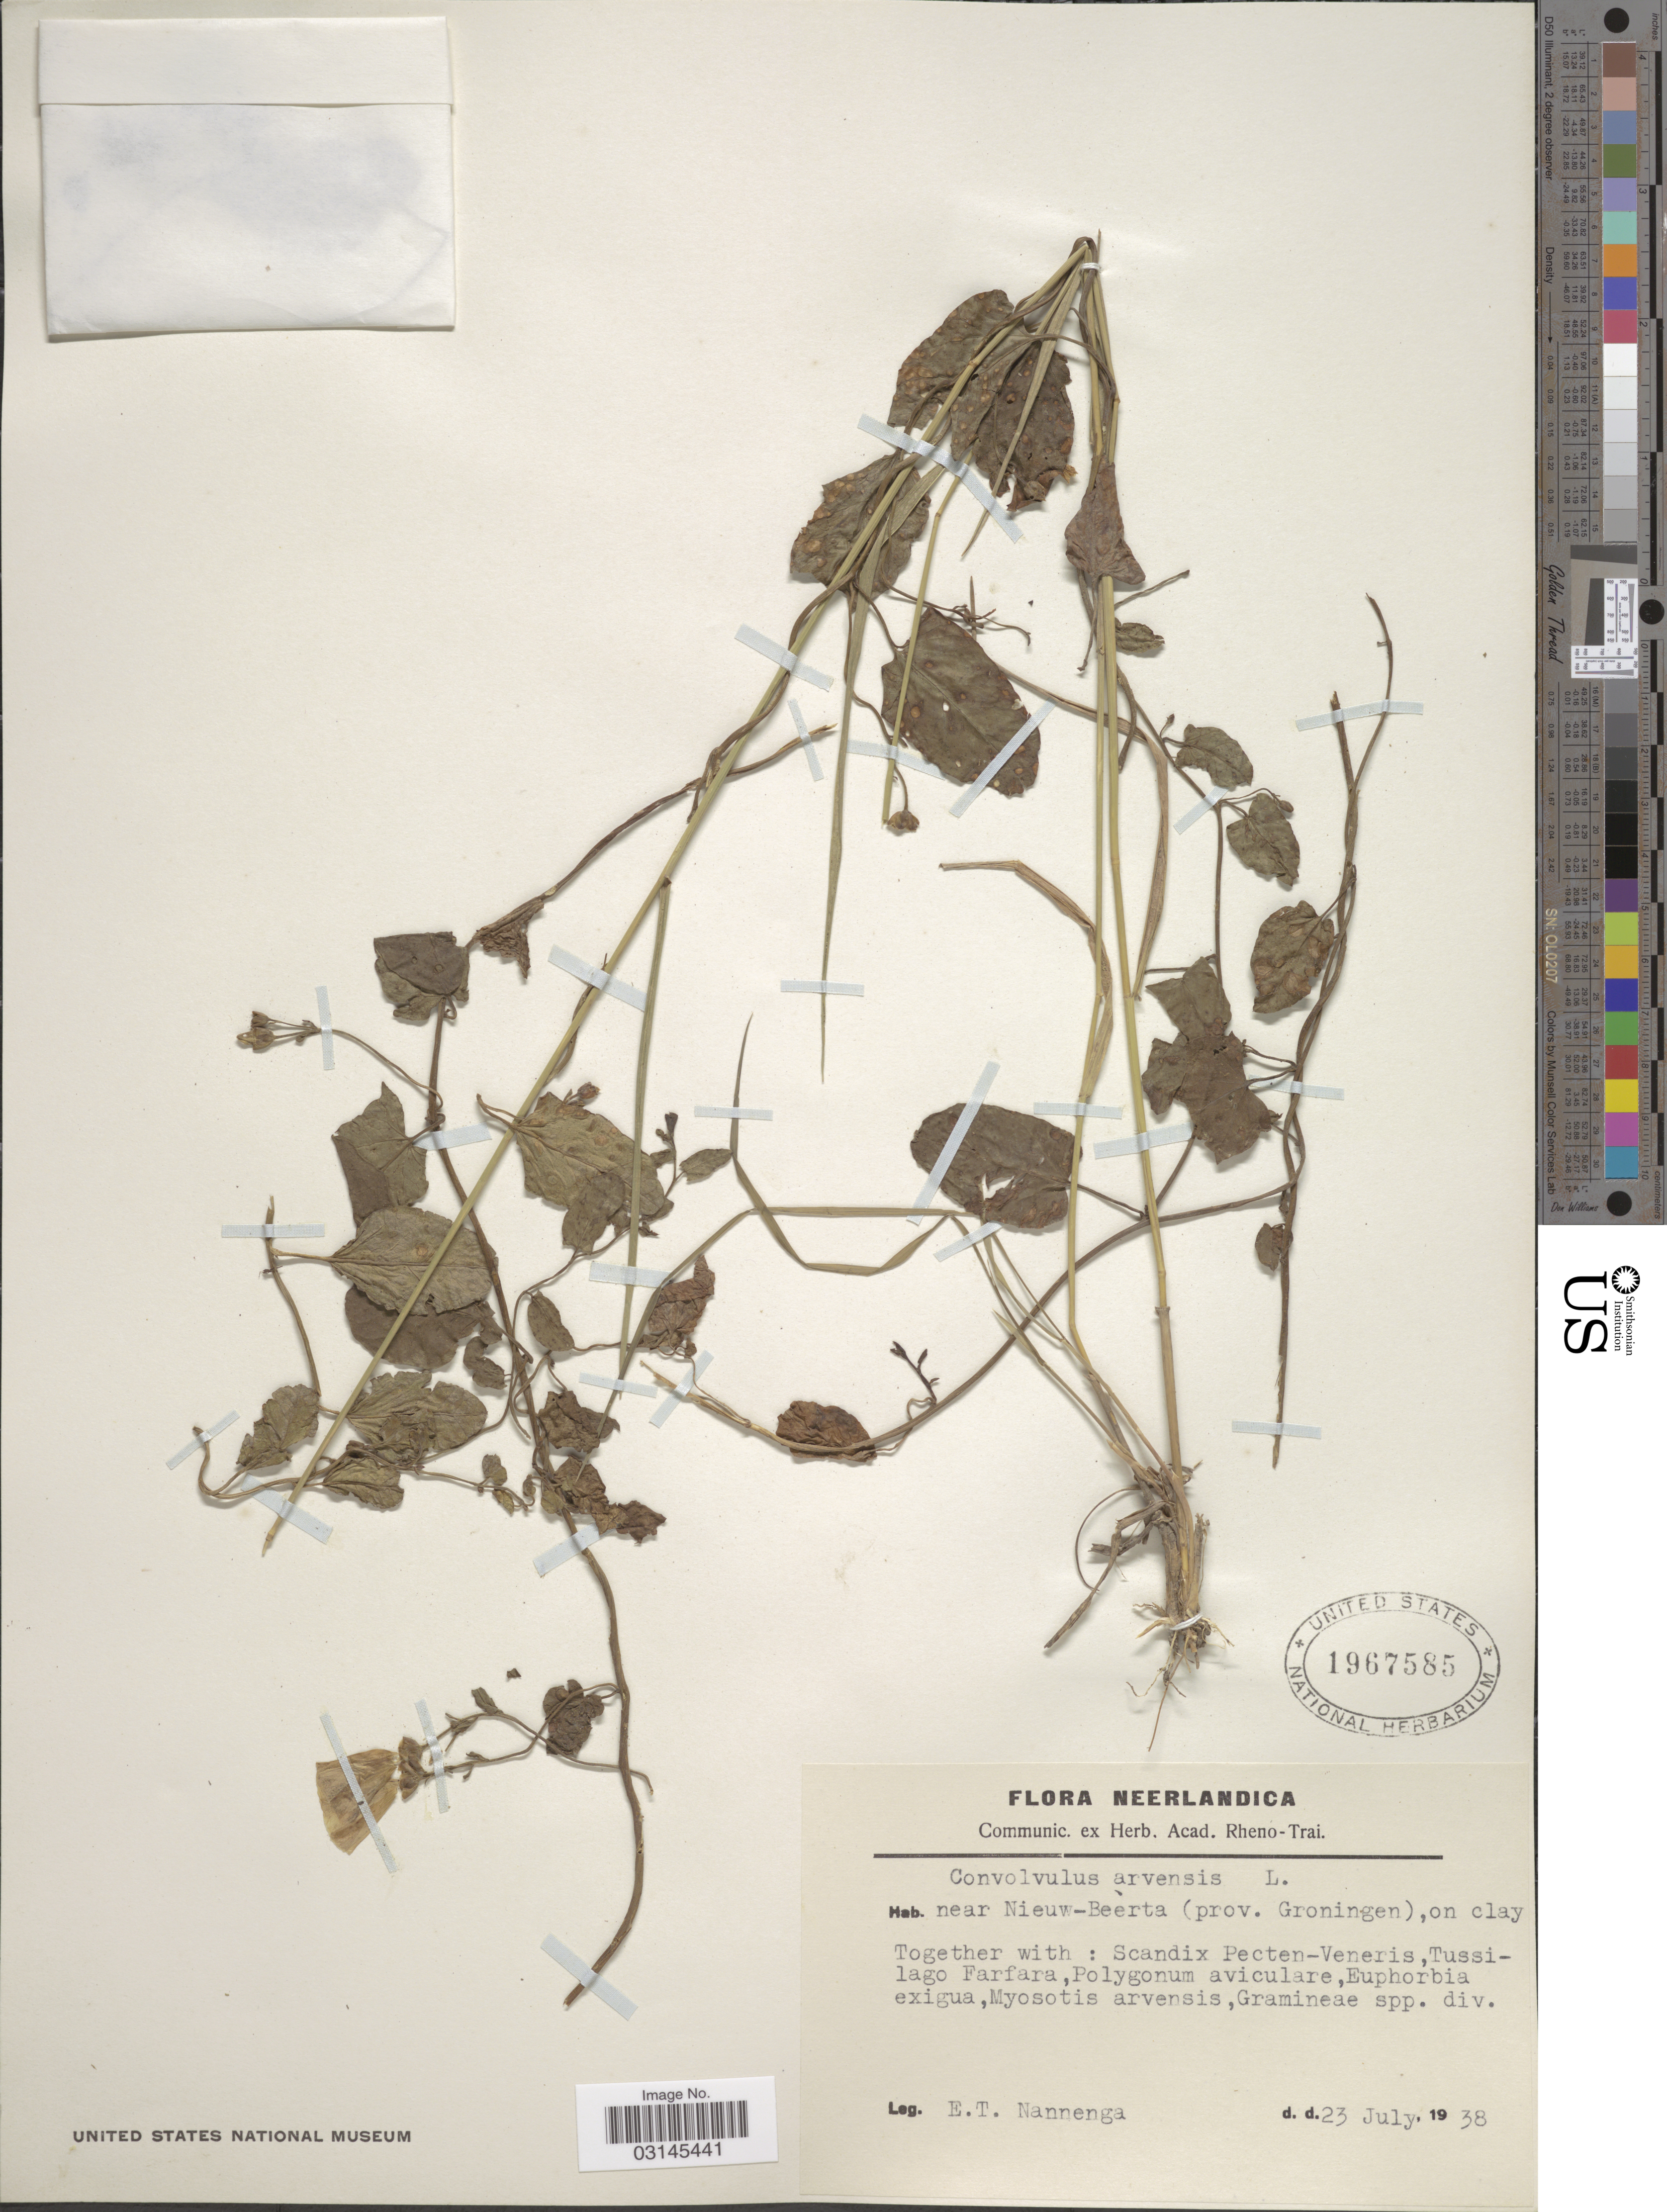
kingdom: Plantae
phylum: Tracheophyta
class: Magnoliopsida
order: Solanales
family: Convolvulaceae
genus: Convolvulus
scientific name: Convolvulus arvensis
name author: L.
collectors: E. Nannenga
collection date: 1938-07-23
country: Netherlands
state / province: Groningen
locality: Neerlandica. Near Nieuw-Beerta.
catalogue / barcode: US 1967585